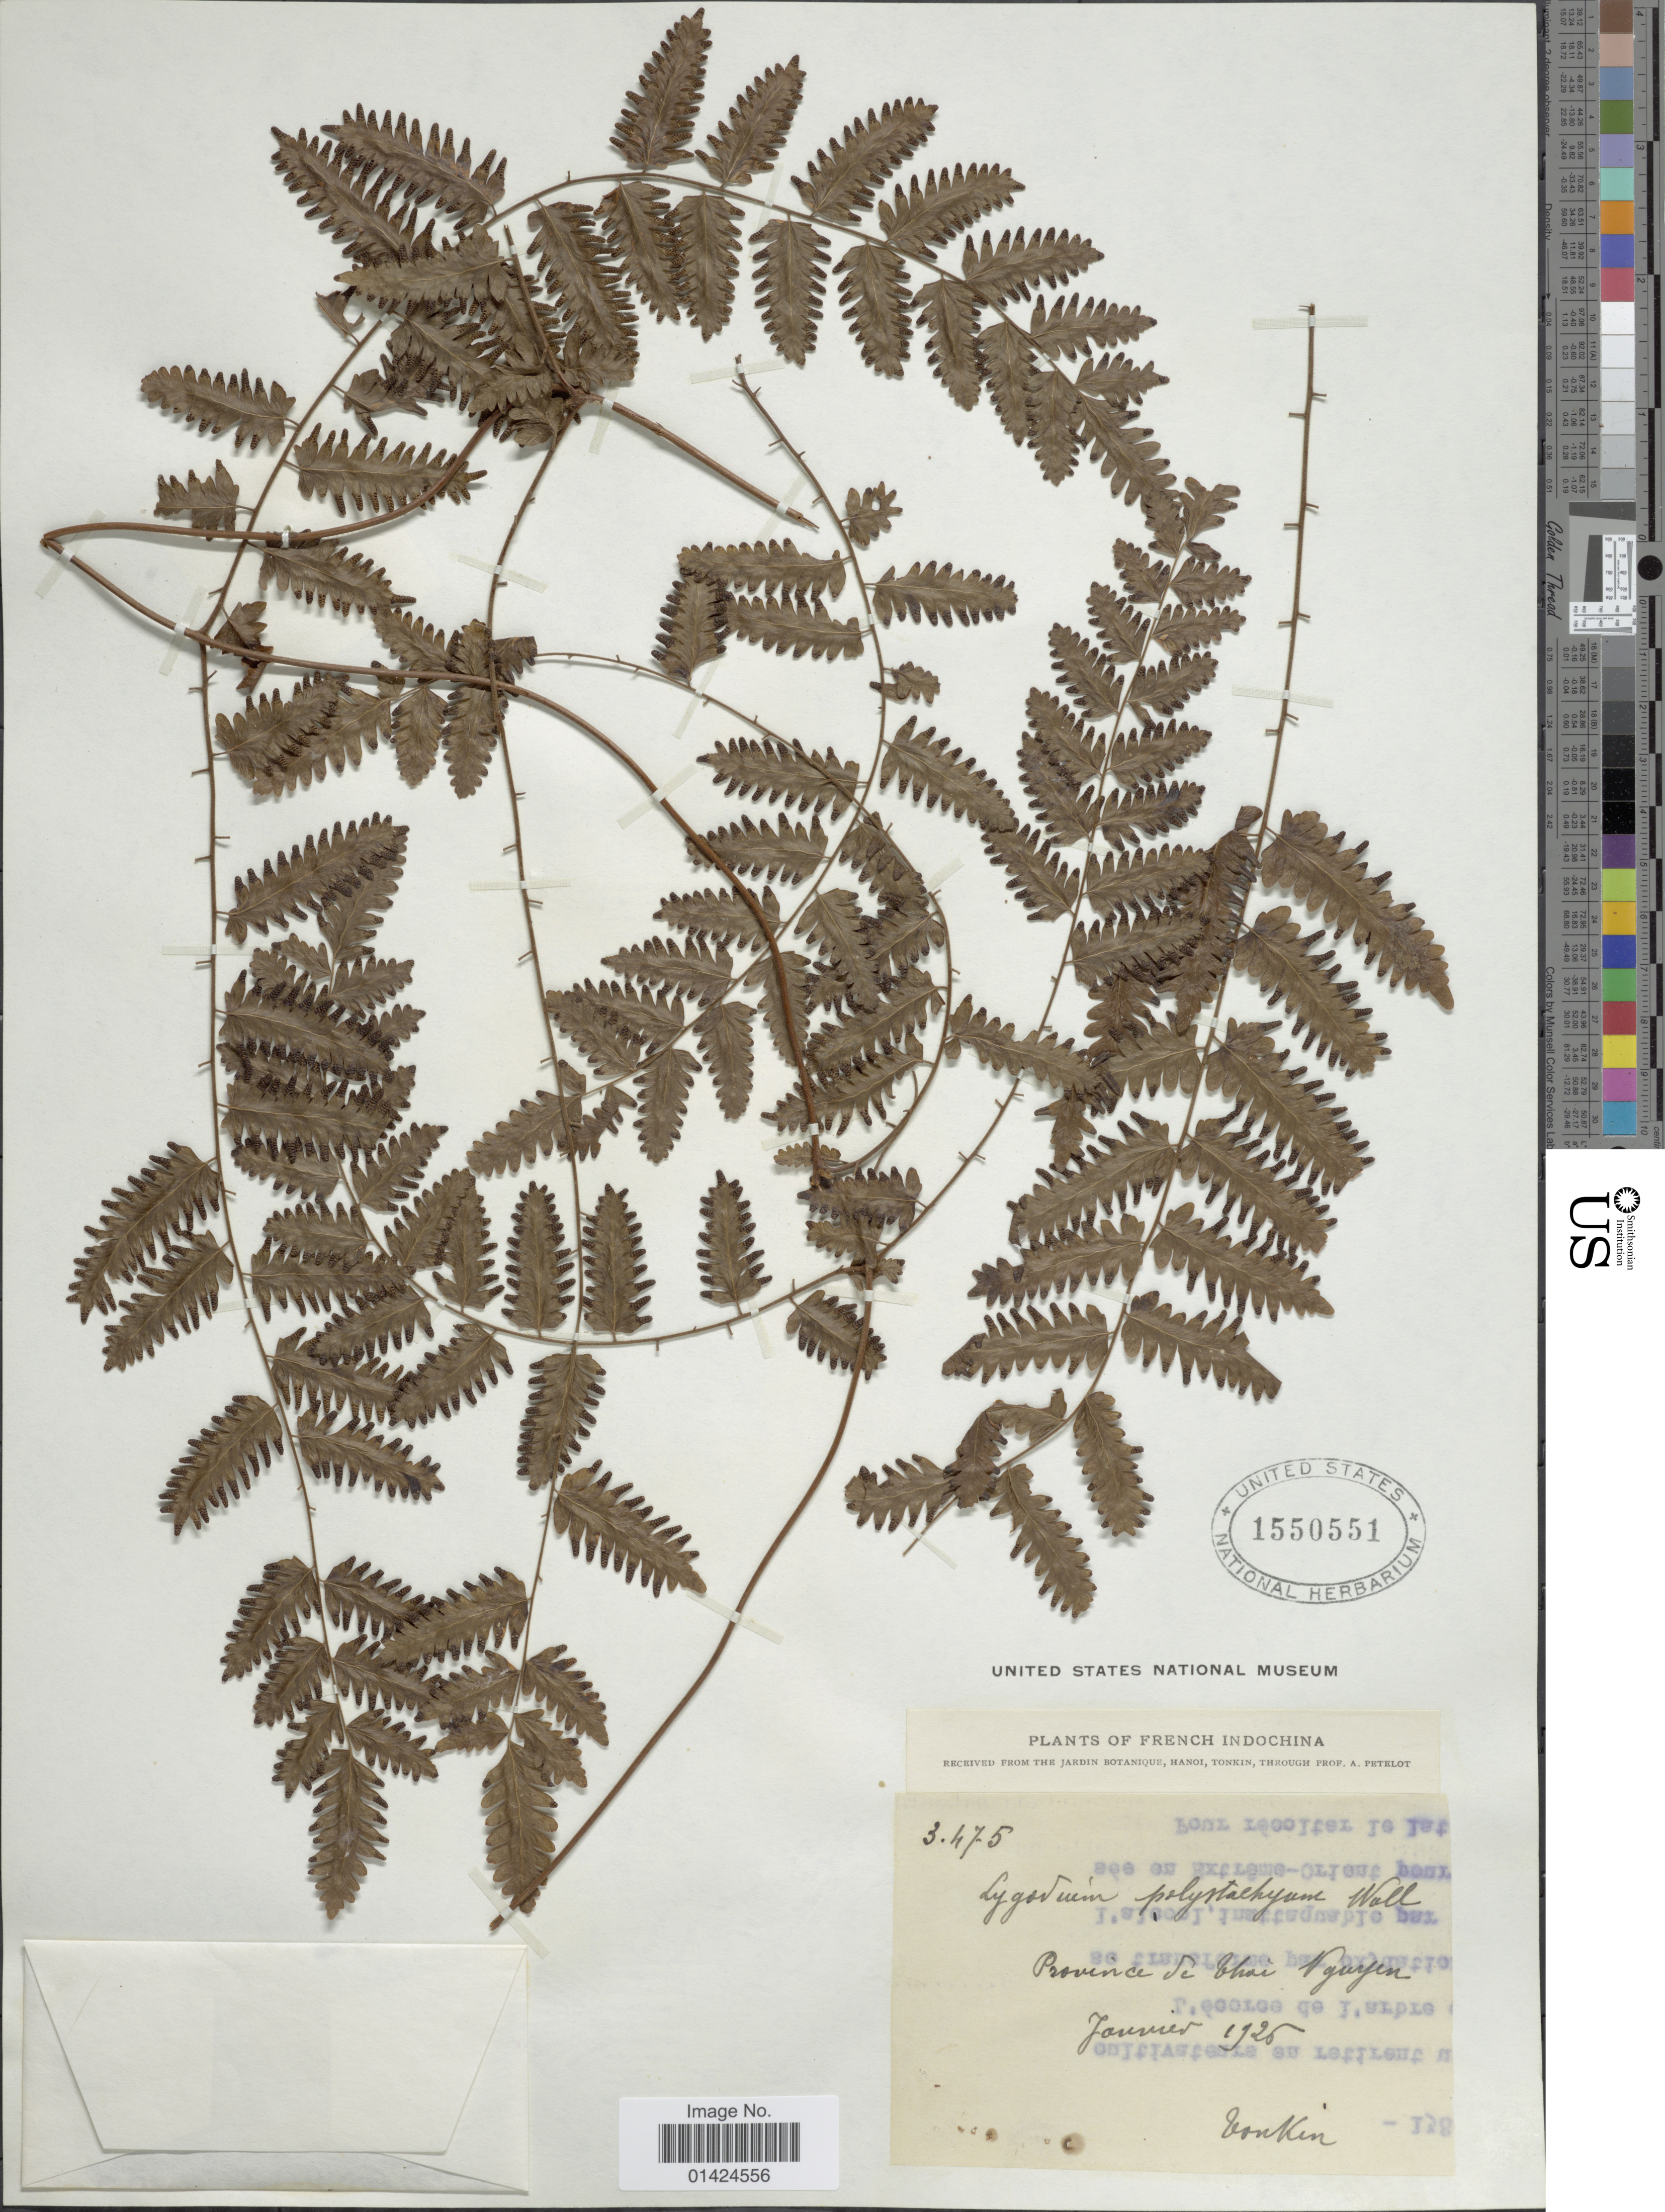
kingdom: Plantae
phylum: Tracheophyta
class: Polypodiopsida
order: Schizaeales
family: Lygodiaceae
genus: Lygodium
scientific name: Lygodium polystachyum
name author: Wall. ex T. Moore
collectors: A. Petelot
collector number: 3475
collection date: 1925-01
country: Vietnam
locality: Tonkin. Province de Bhai Nguyen. [interpreted]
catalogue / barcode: US 1550551